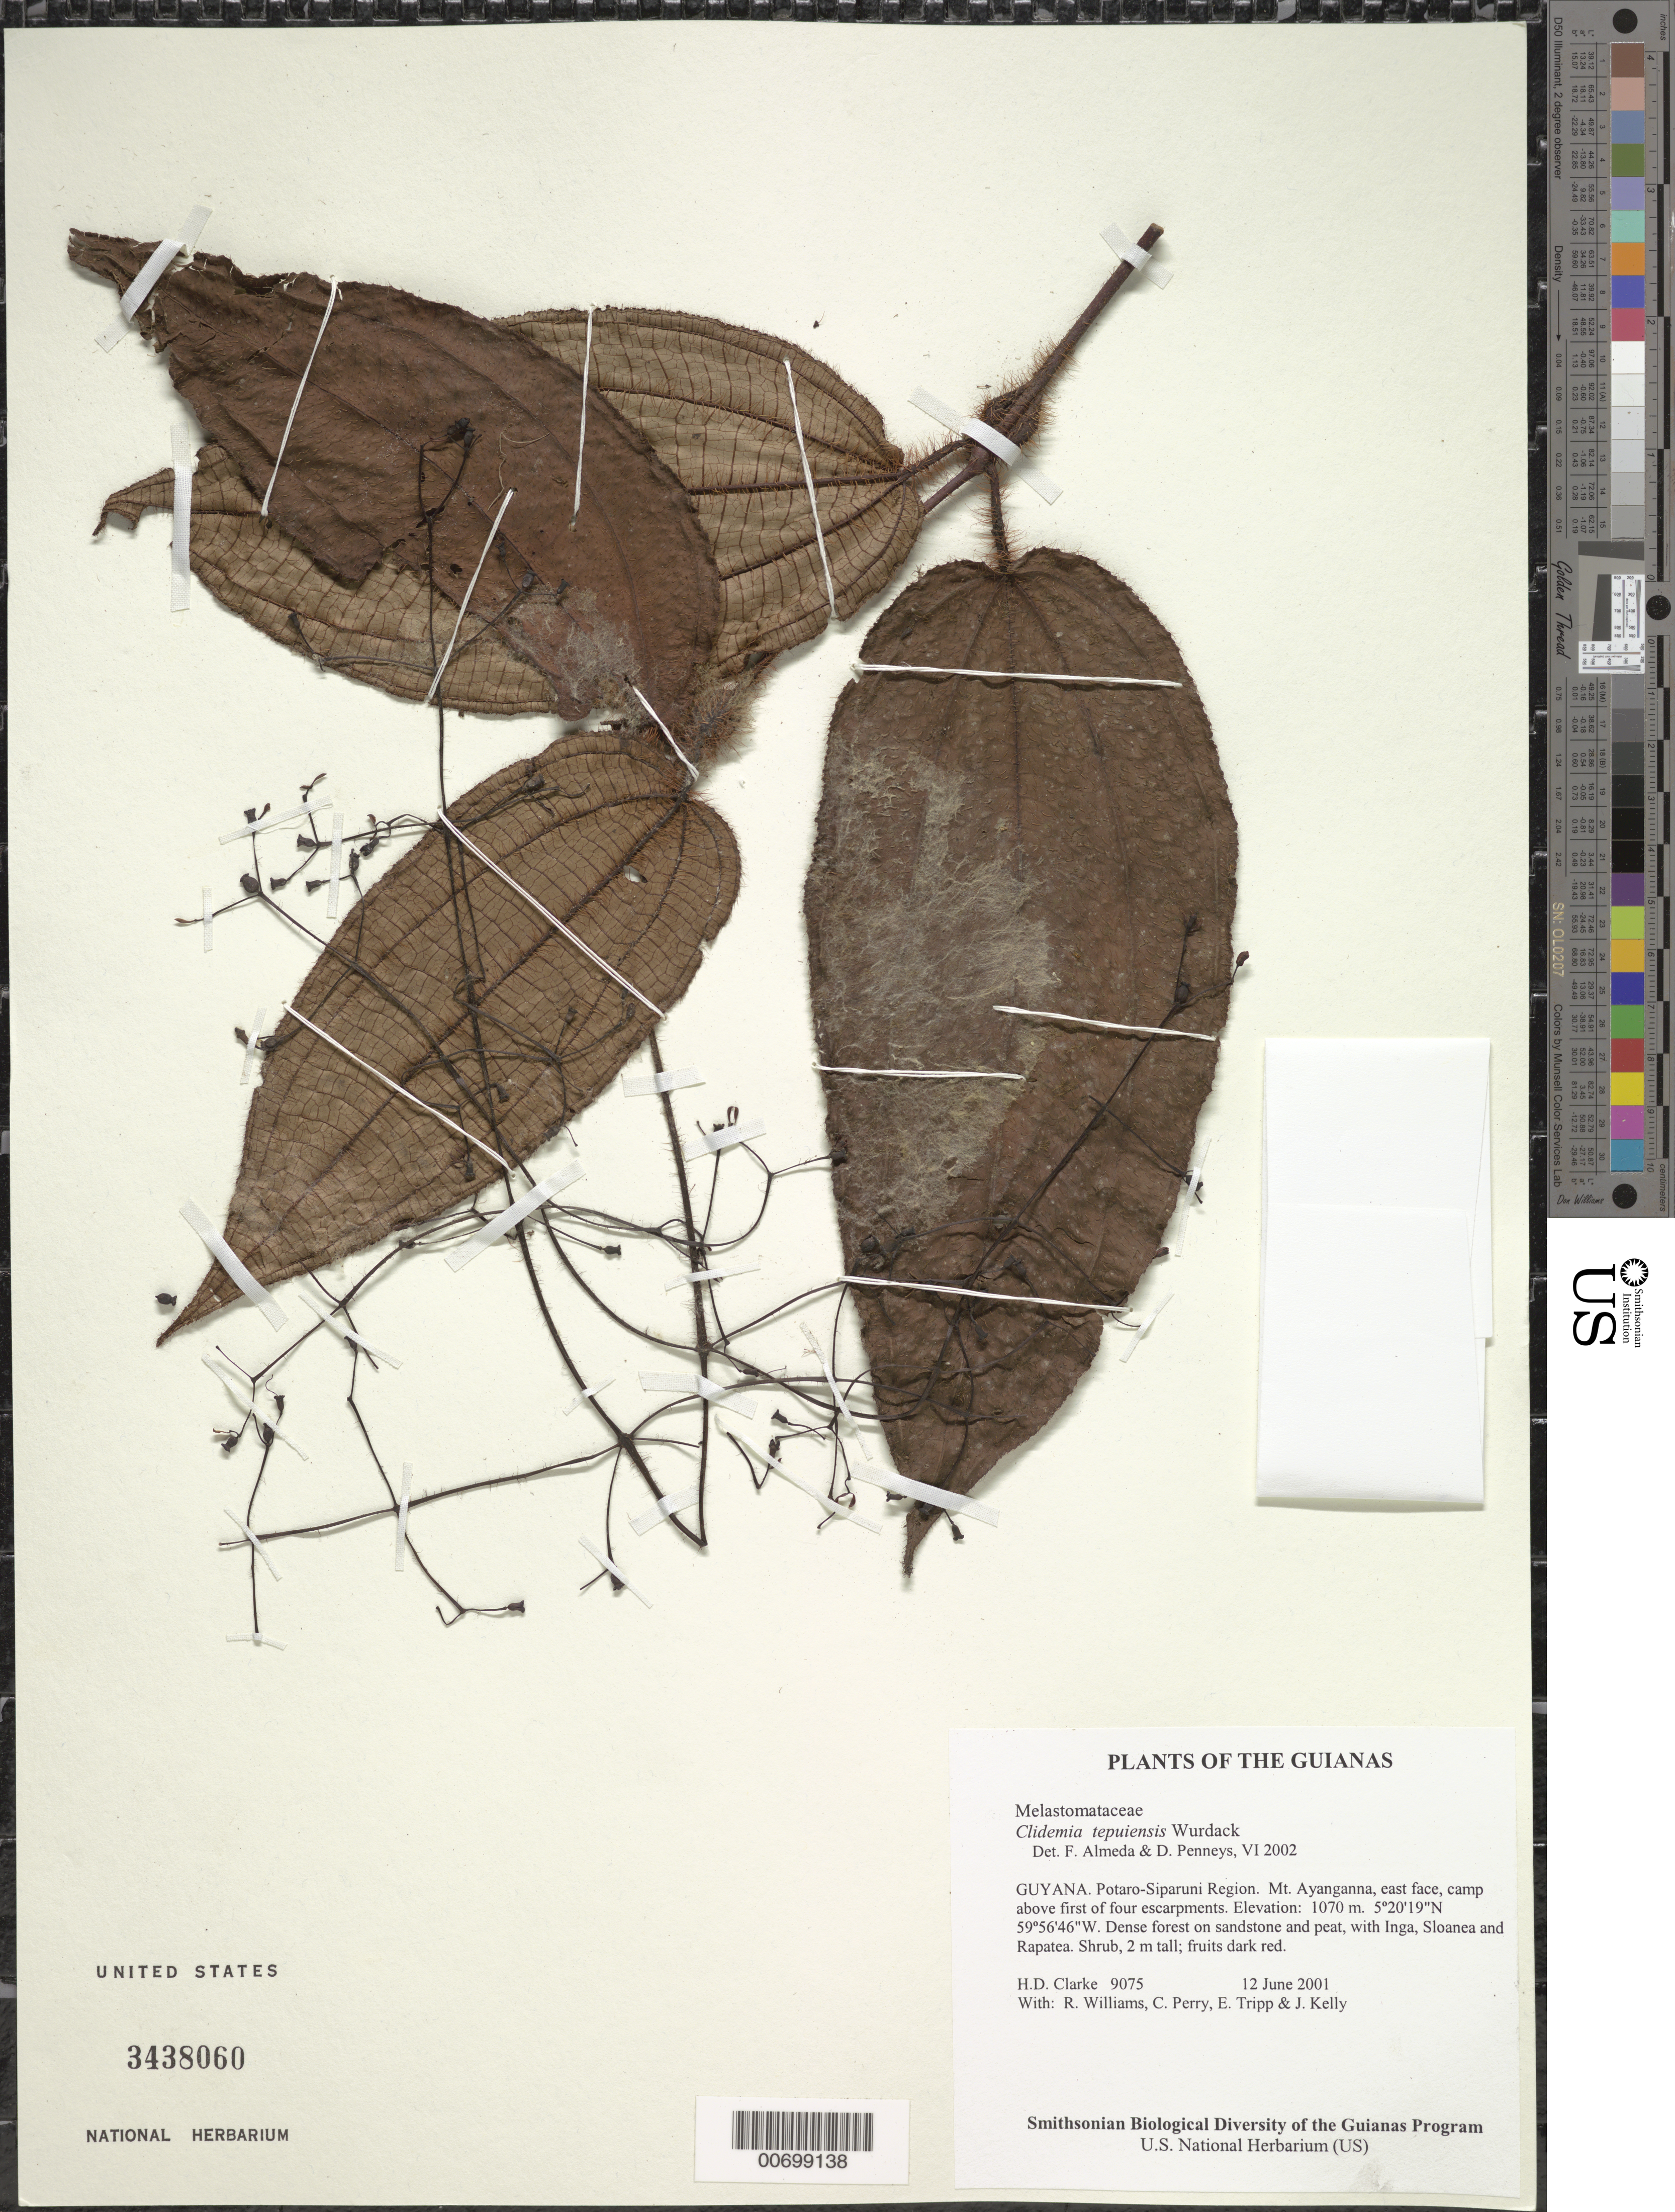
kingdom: Plantae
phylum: Tracheophyta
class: Magnoliopsida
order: Myrtales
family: Melastomataceae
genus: Clidemia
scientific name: Clidemia tepuiensis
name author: Wurdack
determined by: Almeda, F.; Penneys, D. S.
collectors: H. D. Clarke, R. Williams, C. Perry, E. Tripp & J. Kelly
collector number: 9075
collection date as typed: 12 June 2001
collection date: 2001-06-12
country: Guyana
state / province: Potaro-Siparuni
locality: Mt. Ayanganna, east face, camp above first of four escarpments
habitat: Dense forest on sandstone and peat, with Inga, Sloanea and Rapatea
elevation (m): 1070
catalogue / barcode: US 3438060